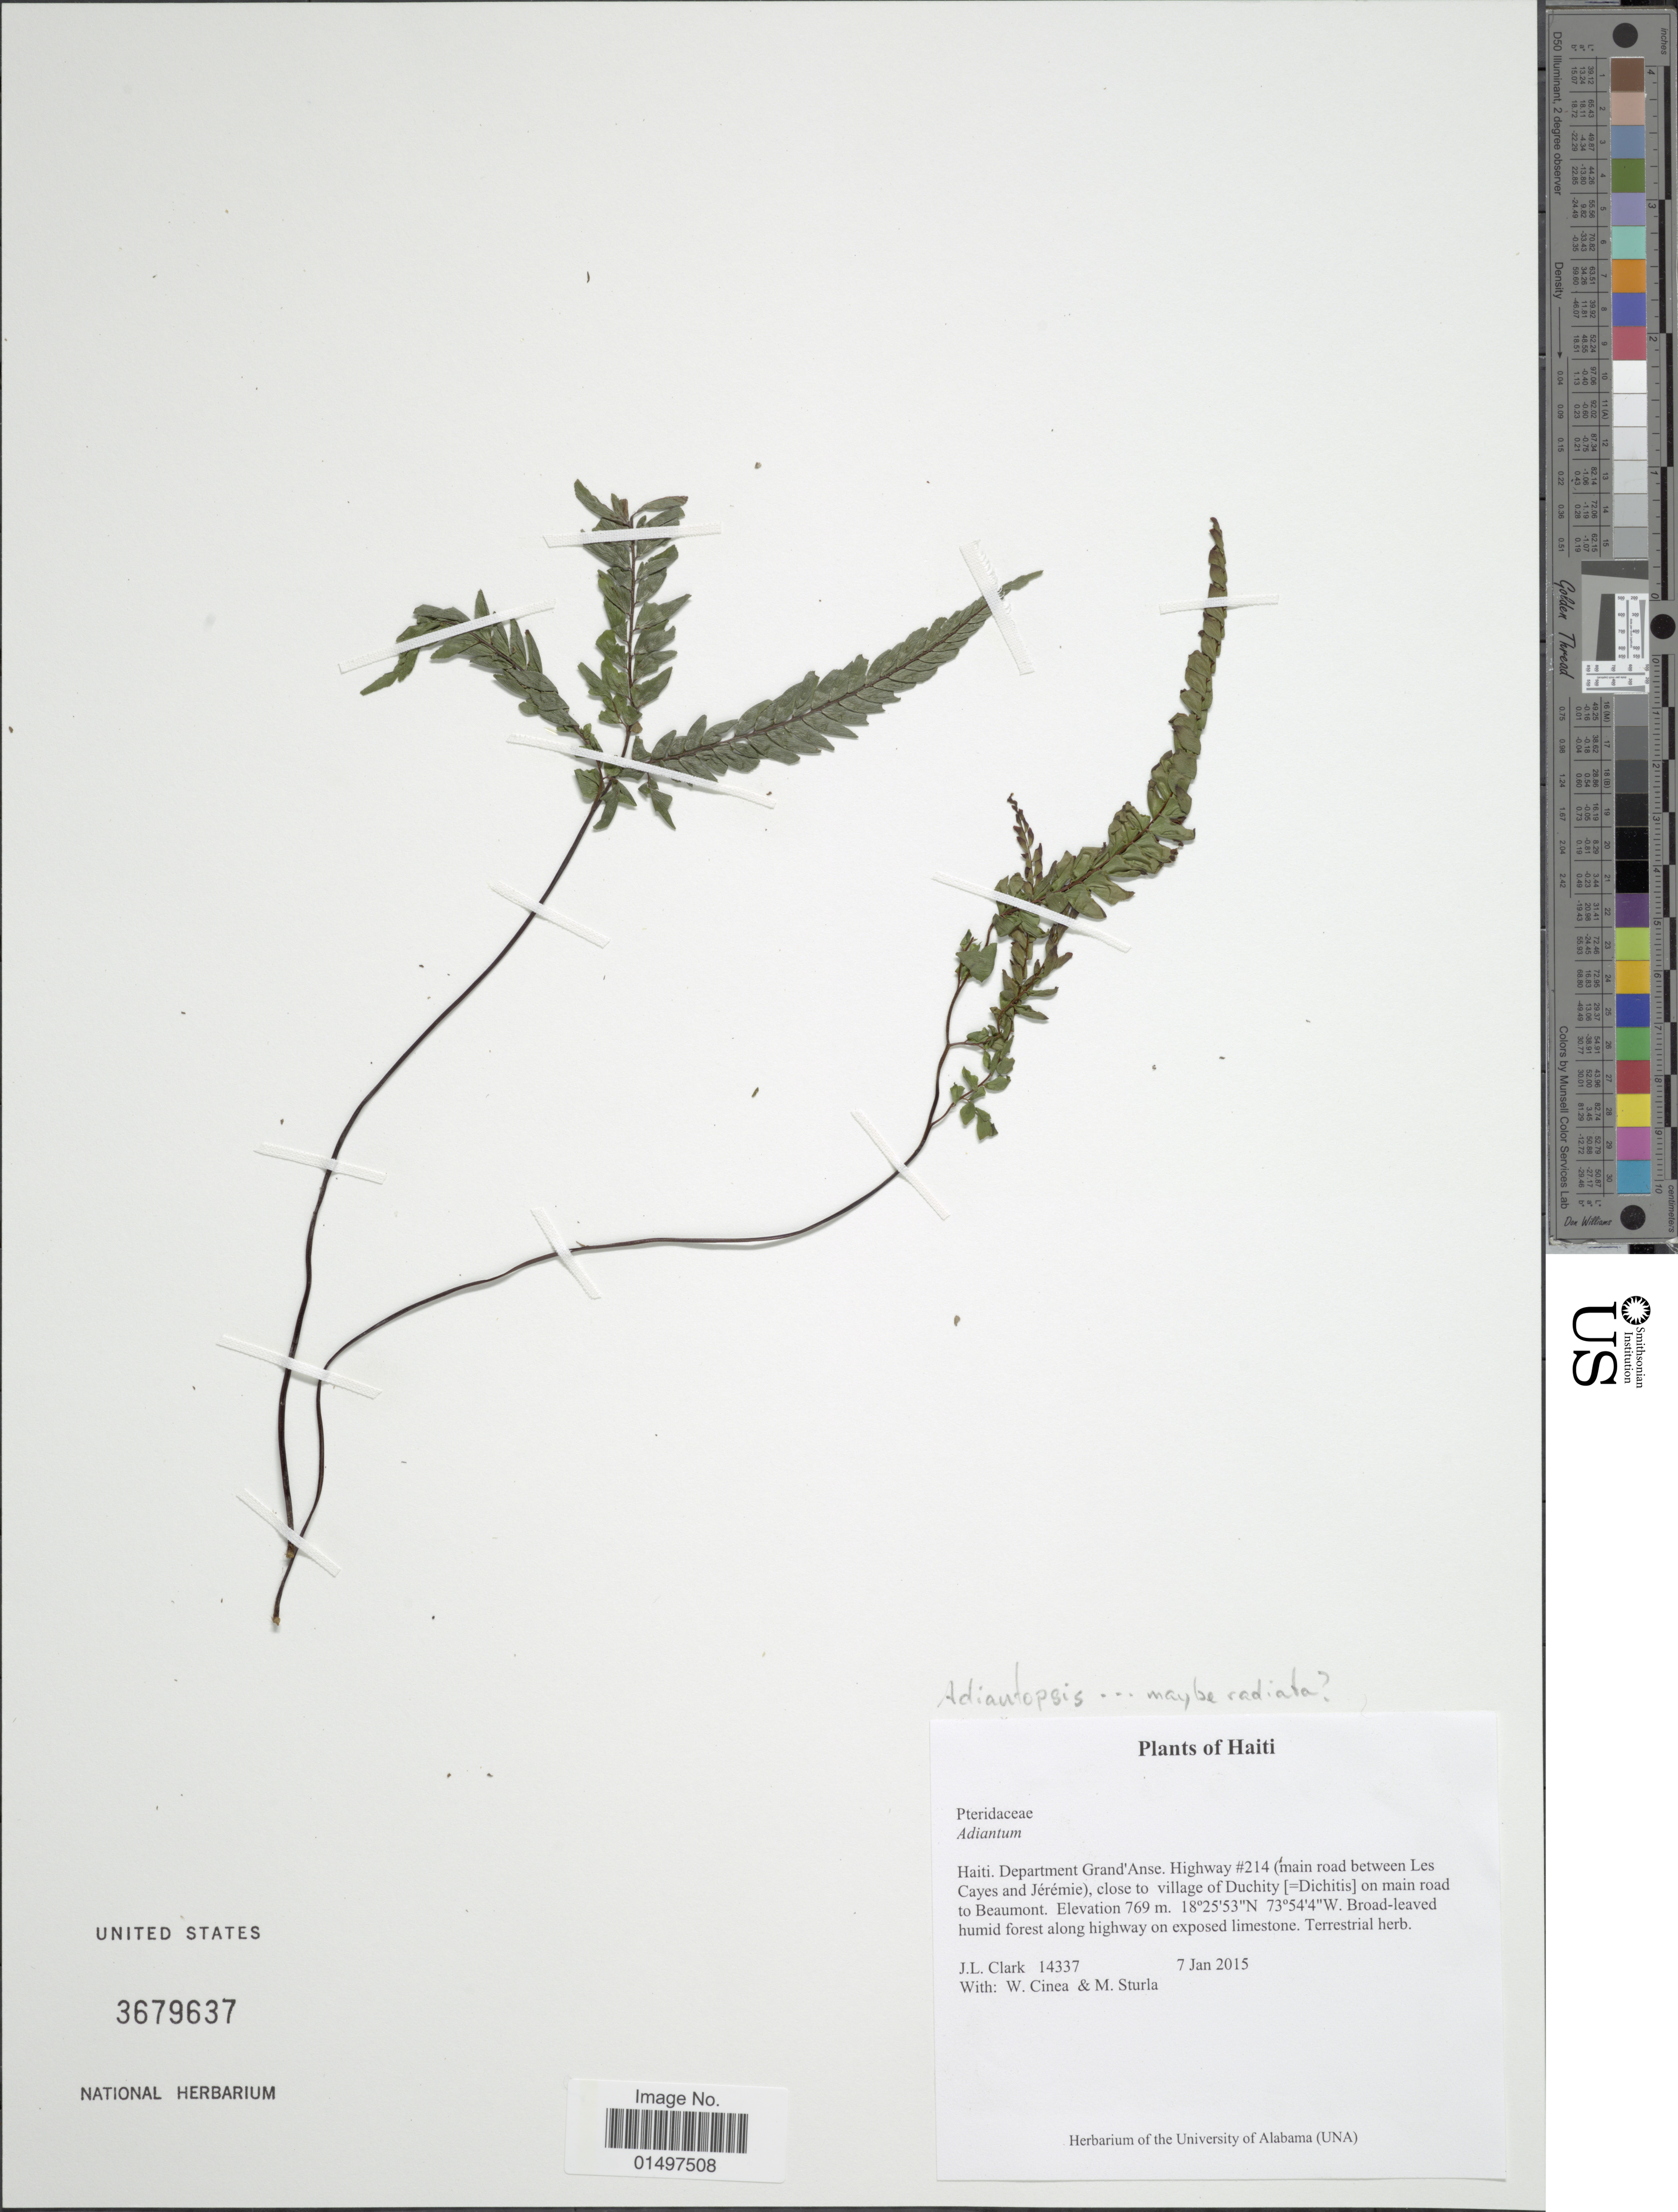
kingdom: Plantae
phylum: Tracheophyta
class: Polypodiopsida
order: Polypodiales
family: Pteridaceae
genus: Adiantopsis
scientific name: Adiantopsis radiata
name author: (L.) Fée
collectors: J. L. Clark, W. Cinea & M. Sturla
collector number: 14337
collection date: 2015-01-07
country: Haiti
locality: Department Grand'Anse. Highway #214 (main road between Les Cayes and Jeremie), close to village of Duchity [=Dichitis] on main road to Beaumont.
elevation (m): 769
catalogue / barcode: US 3679637